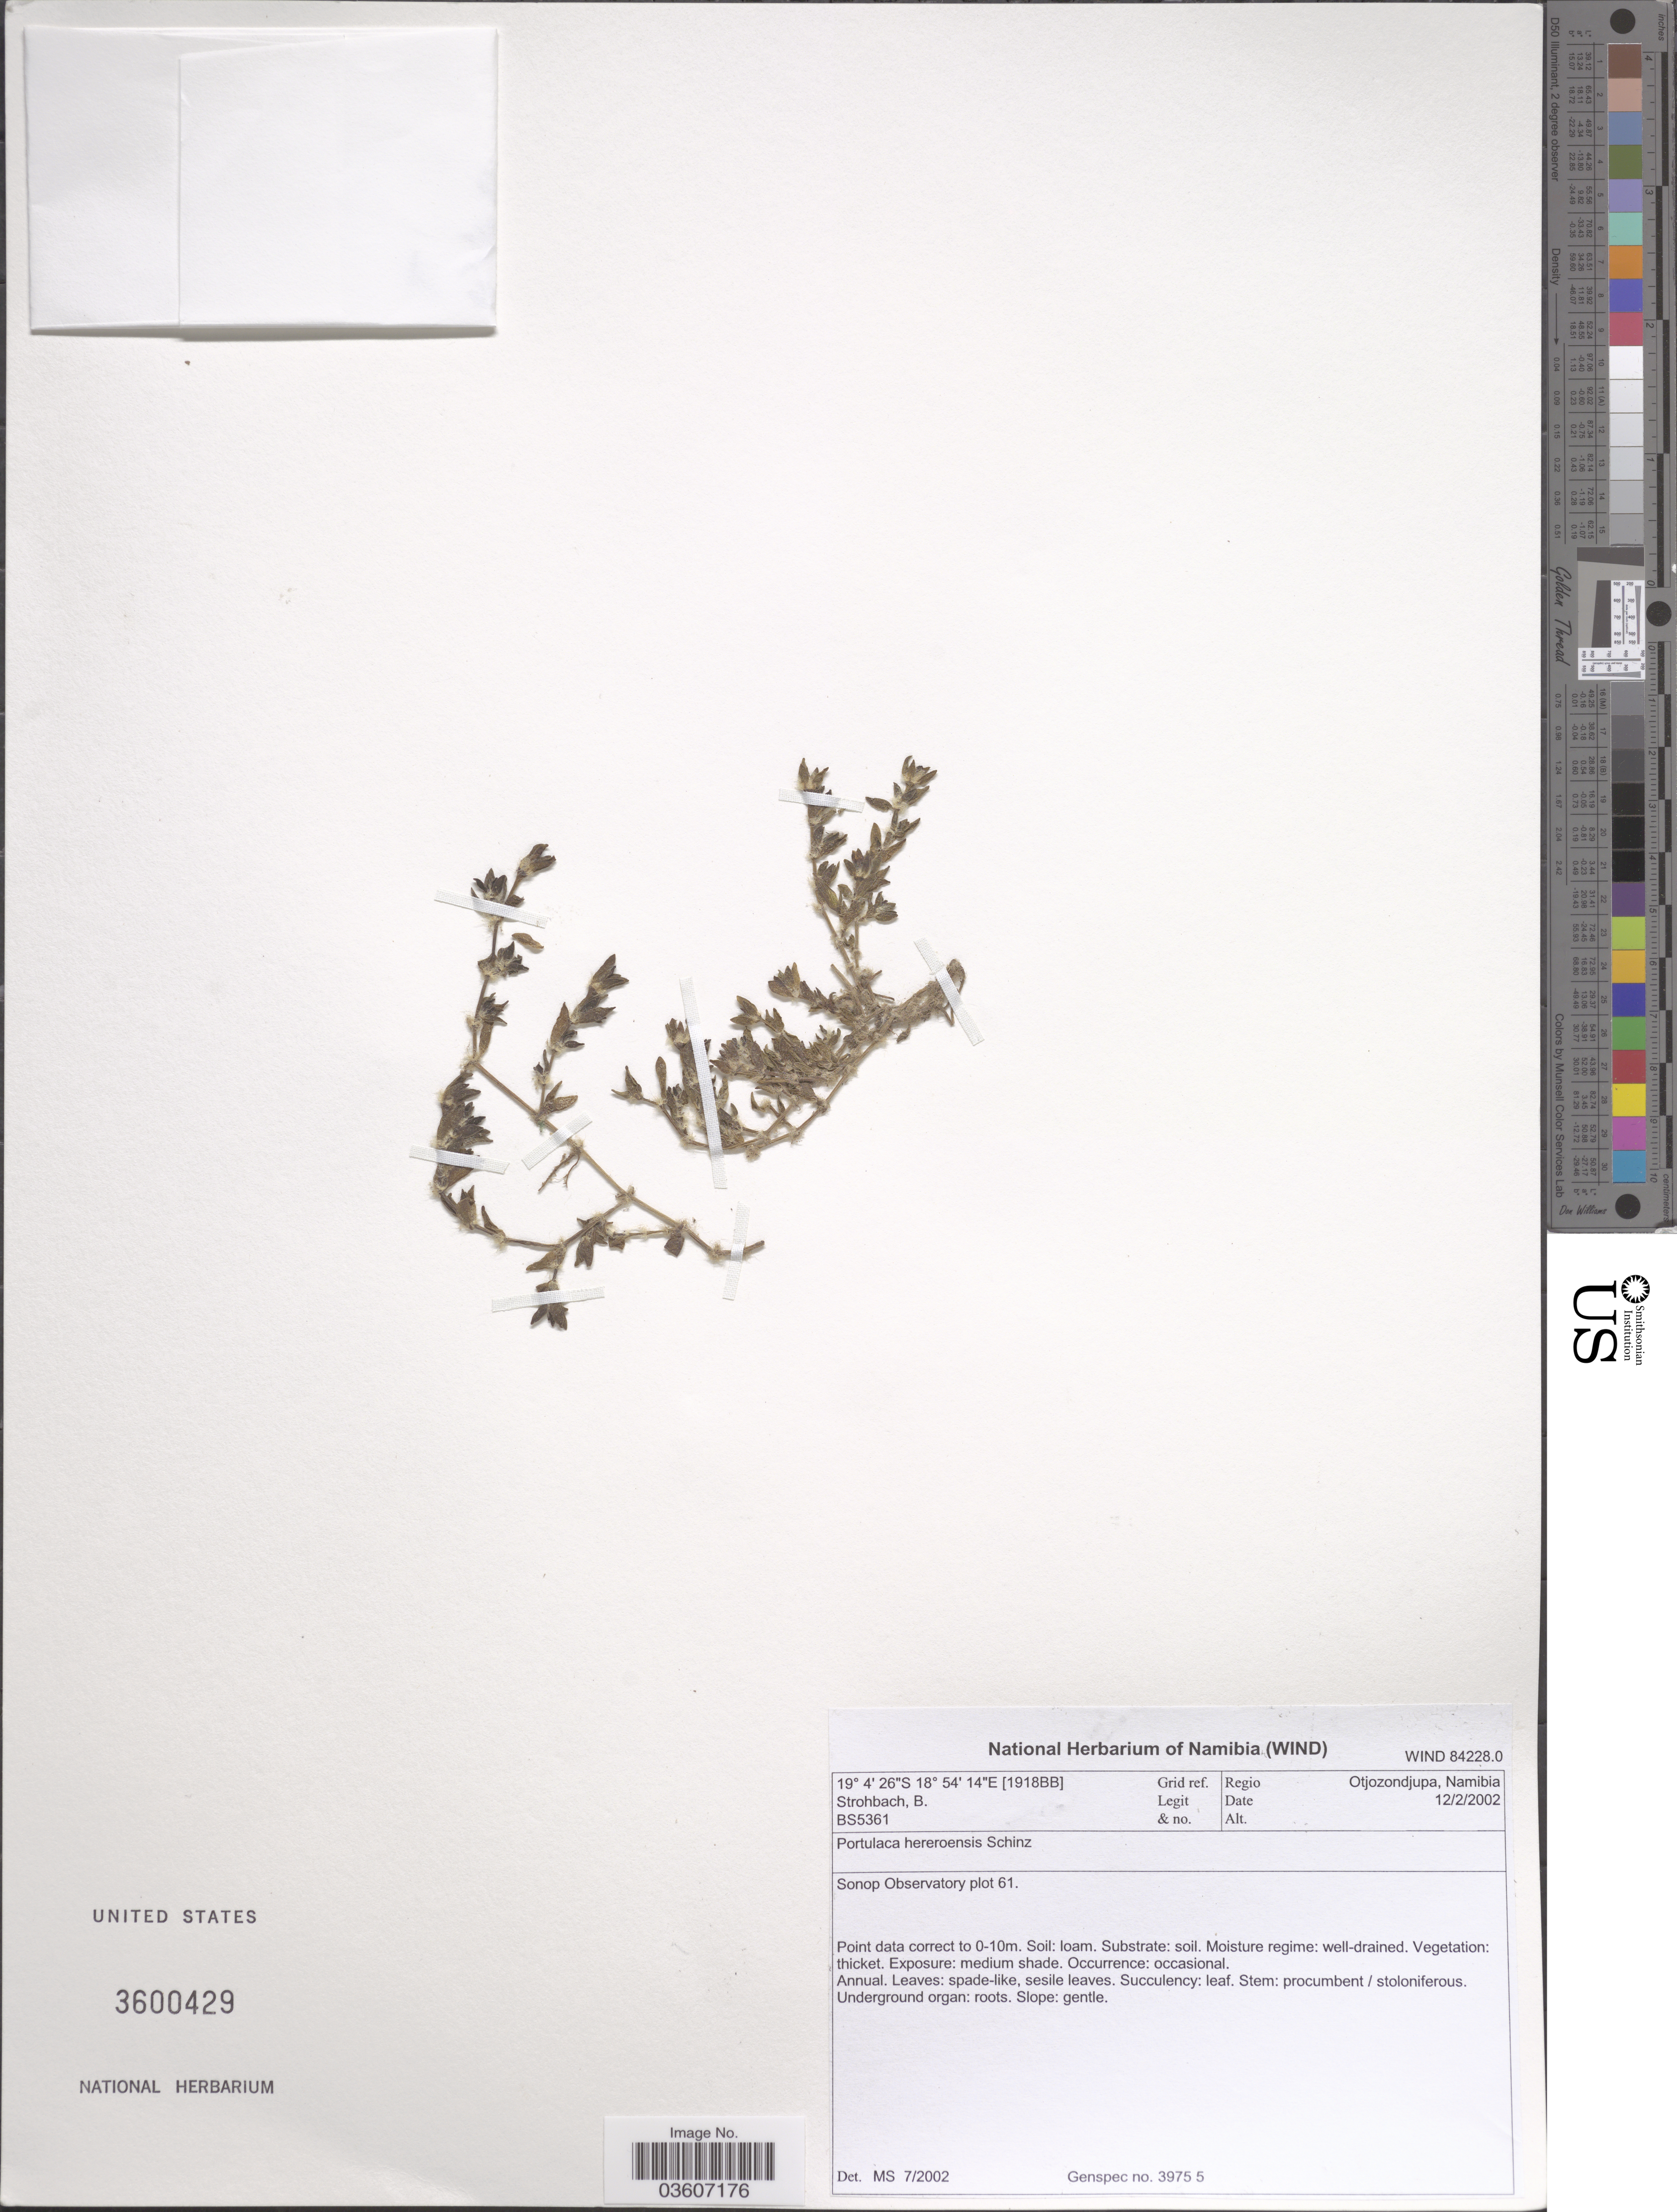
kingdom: Plantae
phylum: Tracheophyta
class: Magnoliopsida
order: Caryophyllales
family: Portulacaceae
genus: Portulaca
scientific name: Portulaca hereroensis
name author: Schinz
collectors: B. Strohbach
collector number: BS5361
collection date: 2002-02-12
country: Namibia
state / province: Otjozondjupa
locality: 1918BB Grid ref. Regio Otjozondjupa. Sonop Observatory plot 61.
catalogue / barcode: US 3600429